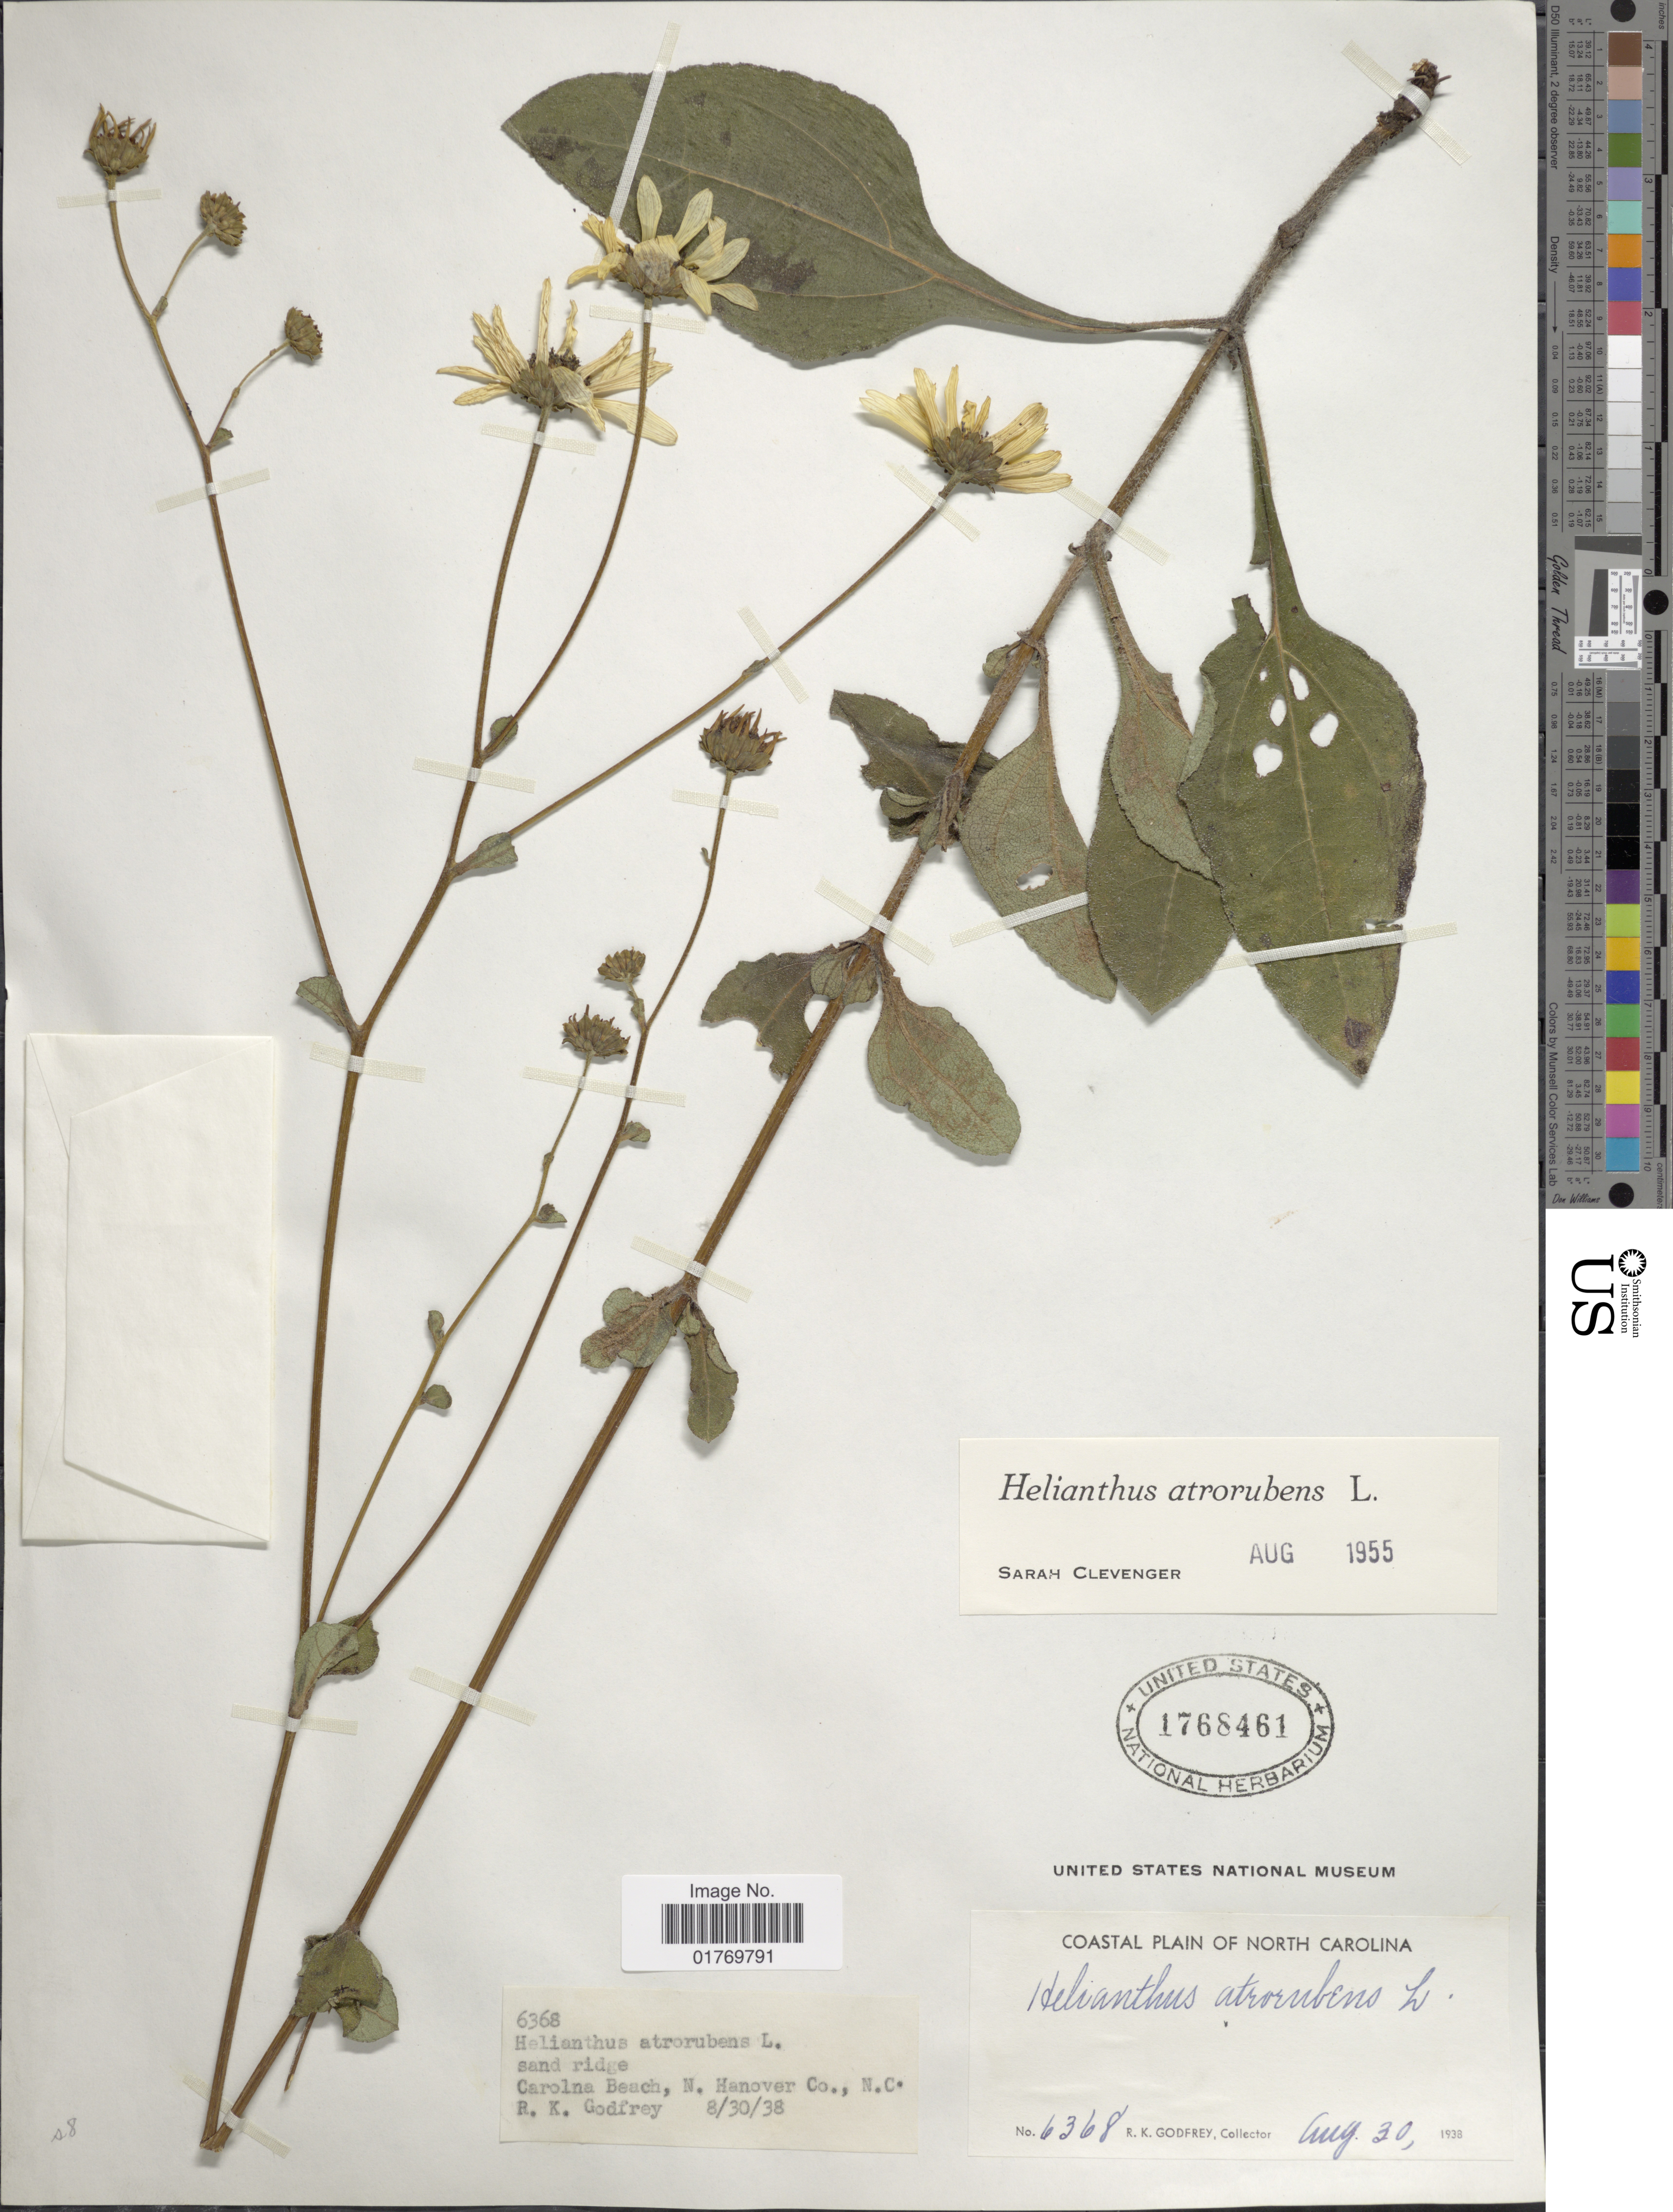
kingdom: Plantae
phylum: Tracheophyta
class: Magnoliopsida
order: Asterales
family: Asteraceae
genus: Helianthus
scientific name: Helianthus atrorubens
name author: L.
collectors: R. K. Godfrey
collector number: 6368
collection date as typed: Transcribed d/m/y: 30/8/38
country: United States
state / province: North Carolina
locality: Coastal Plain of North Carolina, Carolina Beach, N. Hanover Co.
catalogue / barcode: US 1768461